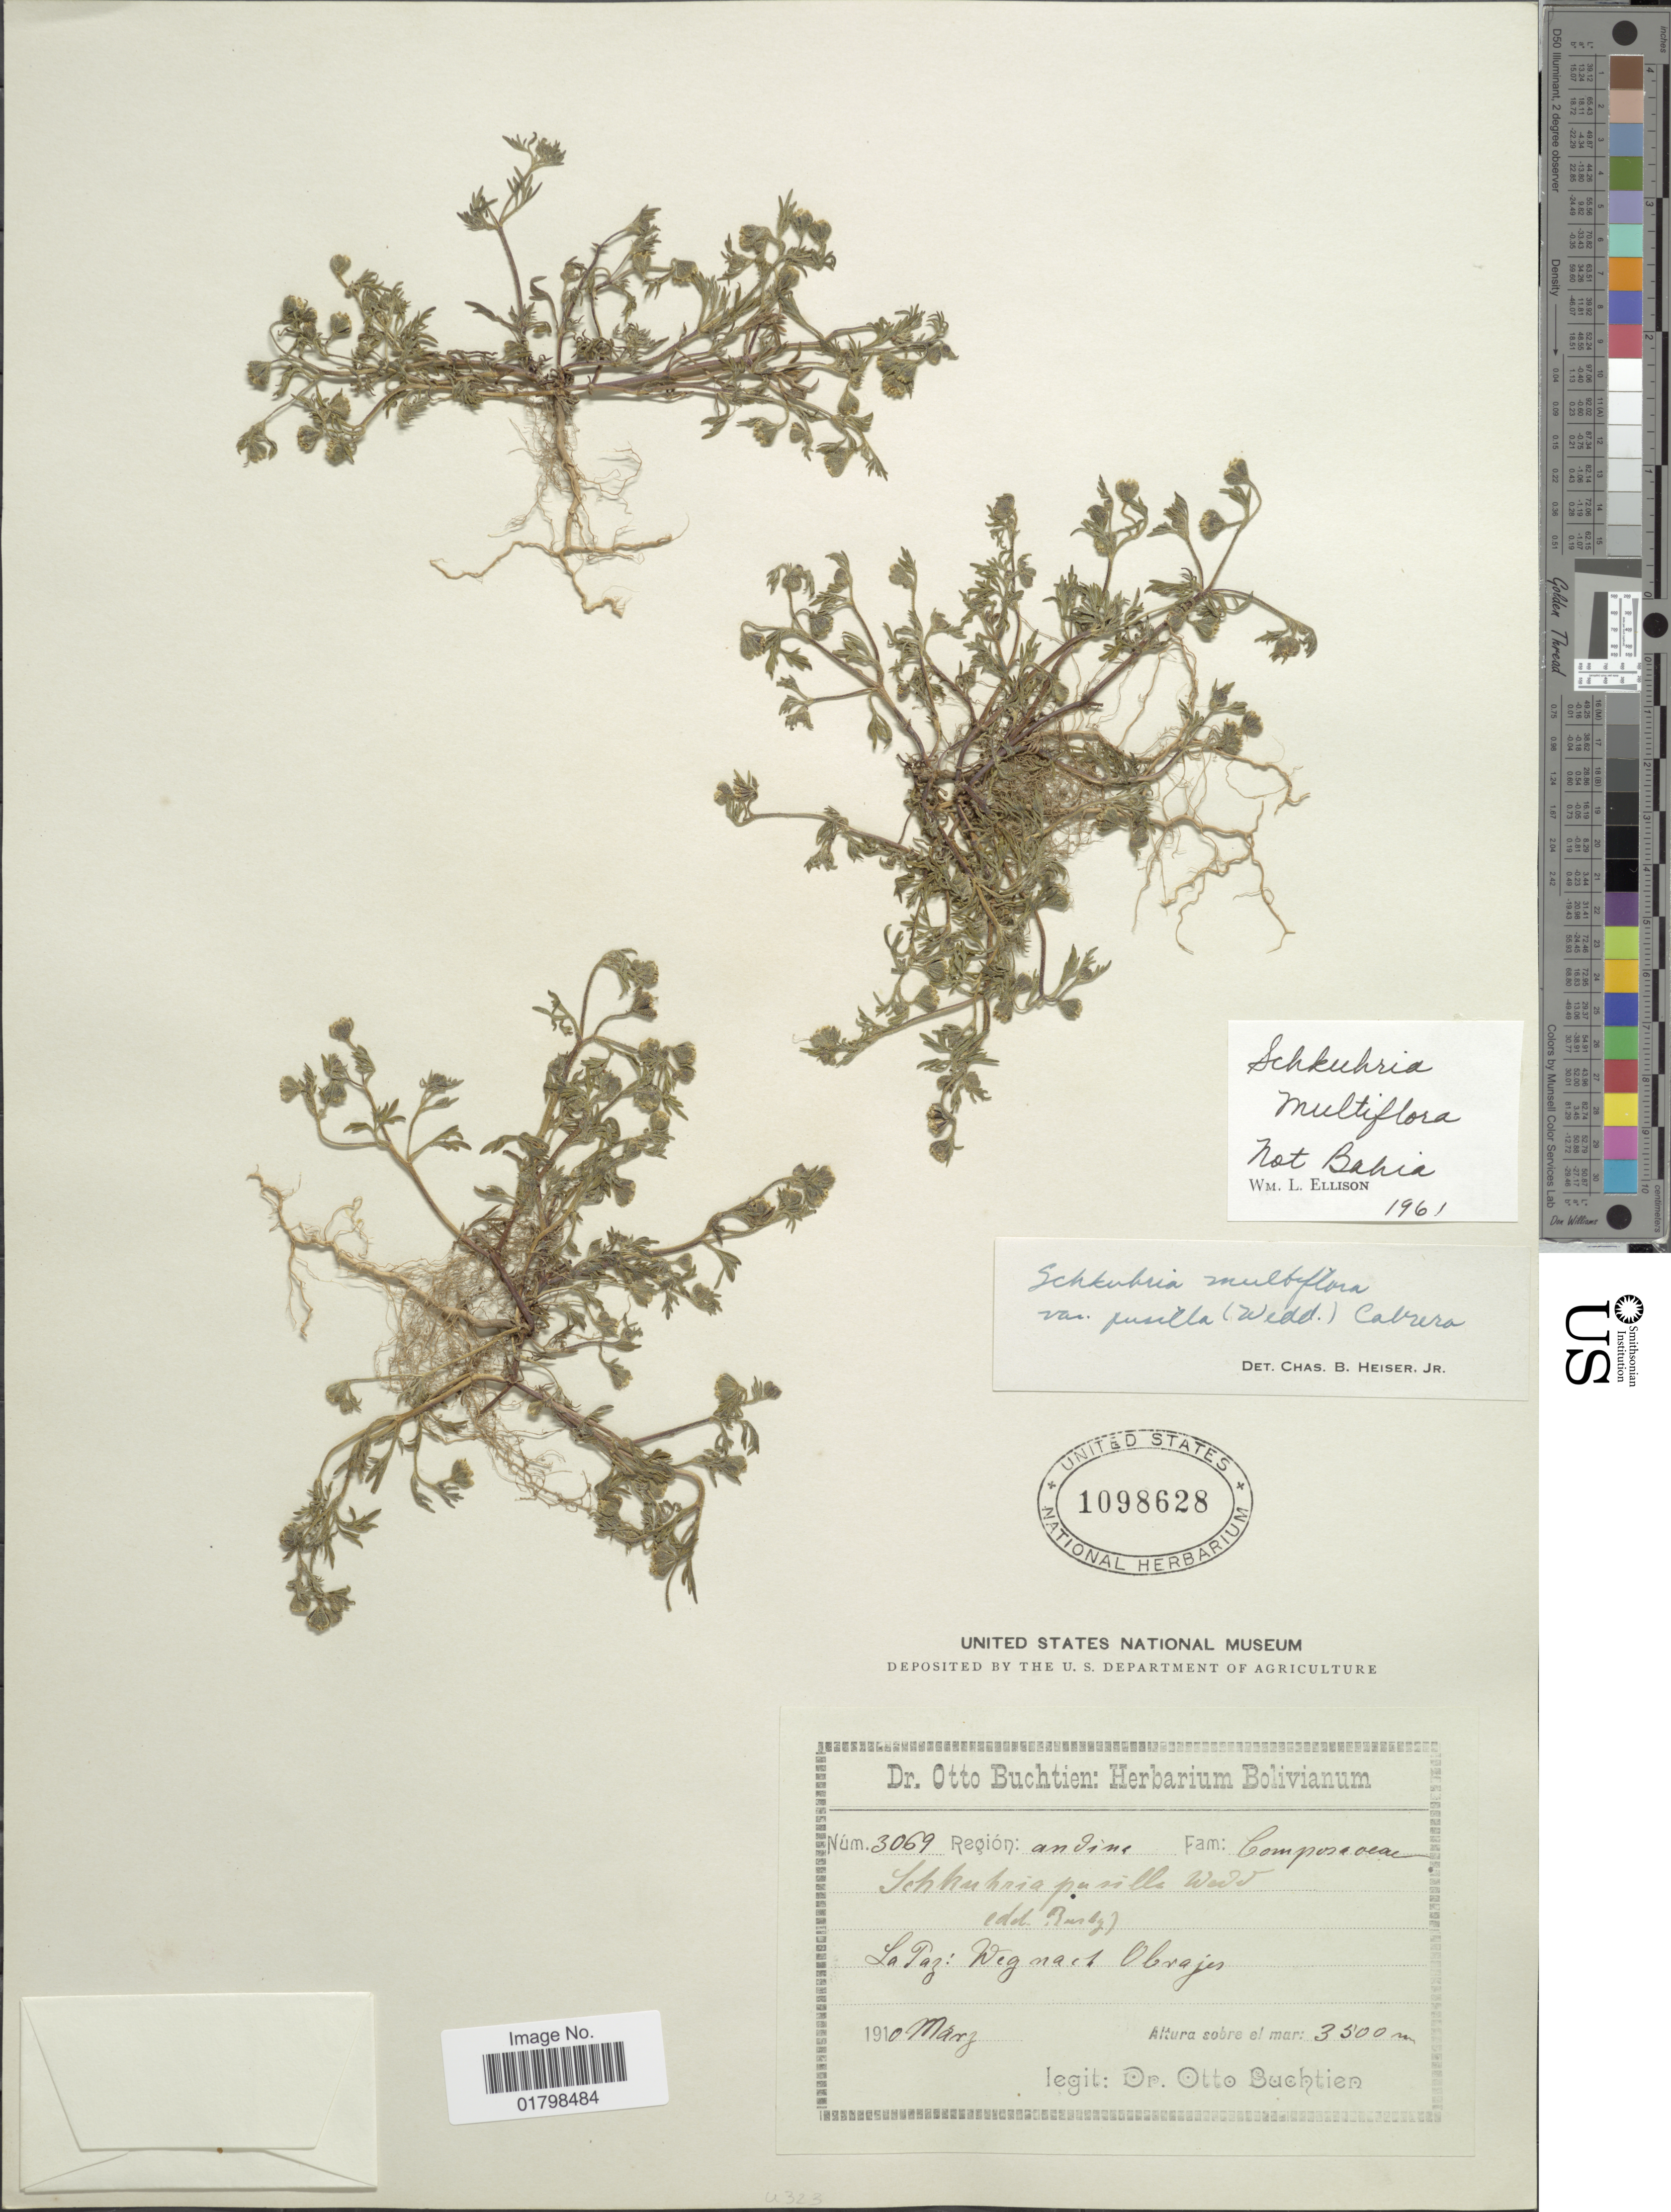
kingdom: Plantae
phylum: Tracheophyta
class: Magnoliopsida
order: Asterales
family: Asteraceae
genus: Schkuhria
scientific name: Schkuhria multiflora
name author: Hook. & Arn.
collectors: O. Buchtien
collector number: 3069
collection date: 1910-03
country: Bolivia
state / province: La Paz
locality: Region Andine, Degnach Obrajes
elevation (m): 3500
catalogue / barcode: US 1098628